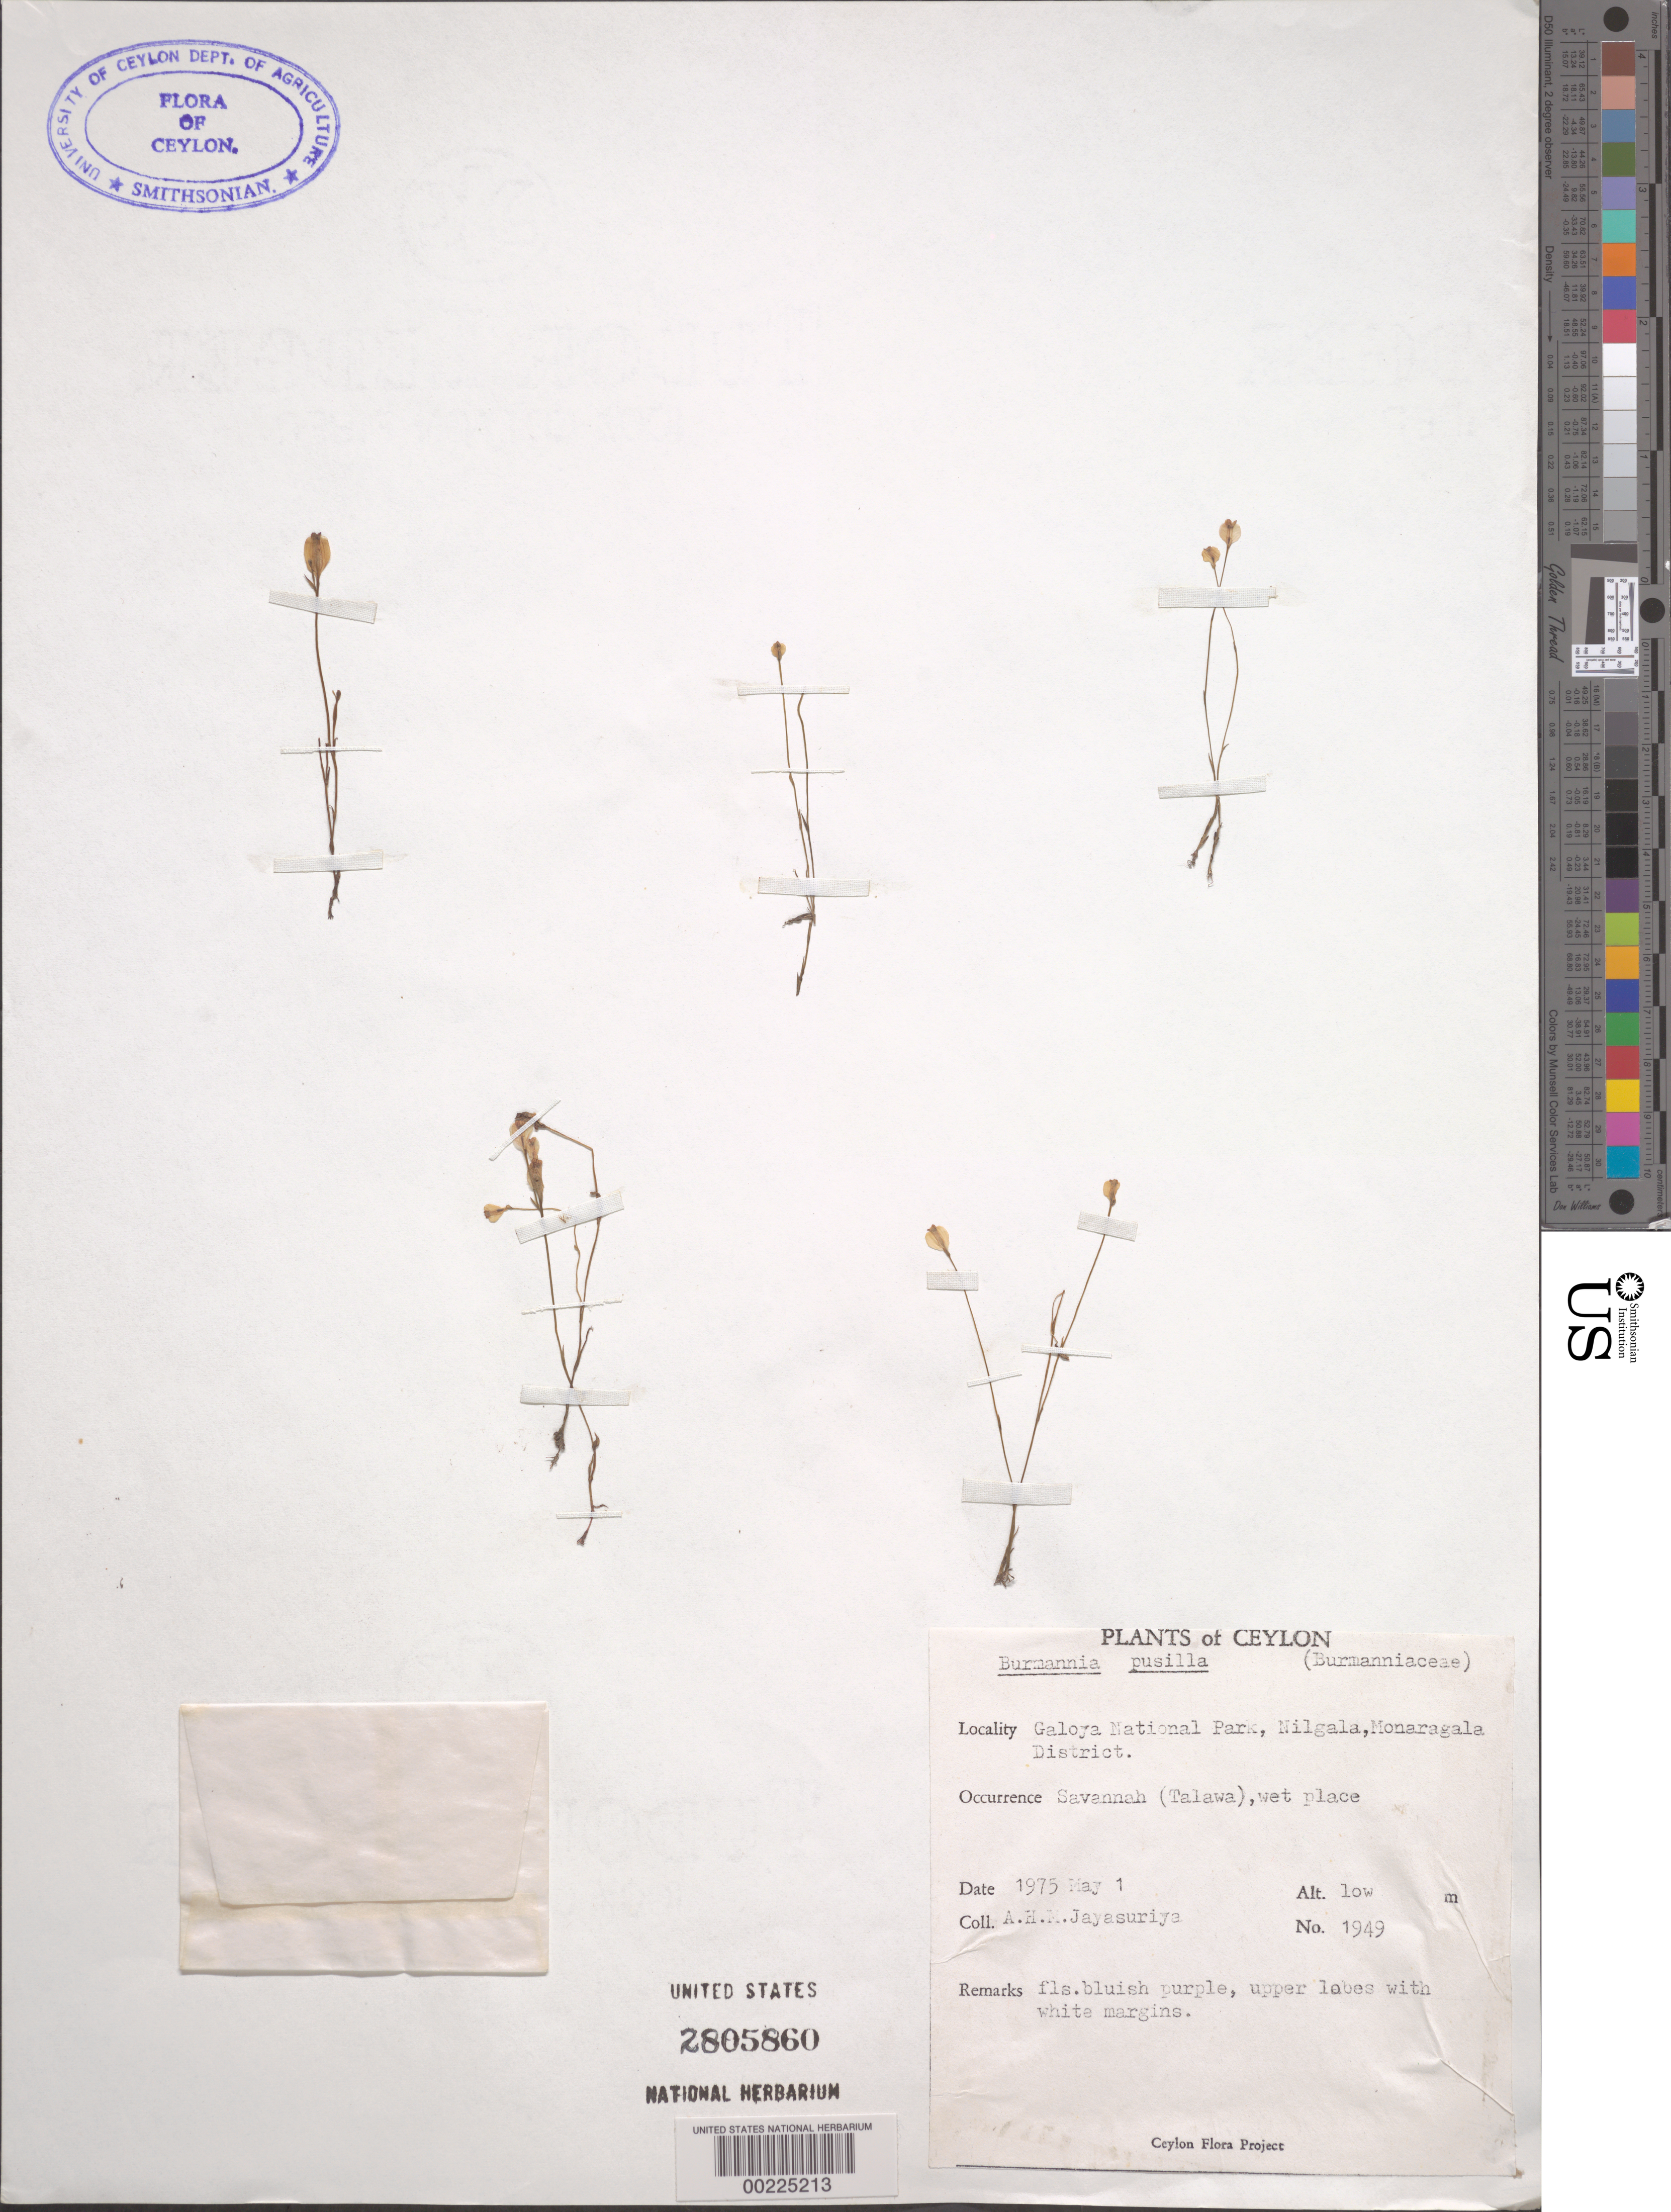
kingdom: Plantae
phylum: Tracheophyta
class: Liliopsida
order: Dioscoreales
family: Burmanniaceae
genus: Burmannia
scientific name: Burmannia pusilla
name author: Thwaites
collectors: A. H. Jayasuriya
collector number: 1949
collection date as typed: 01 May 1975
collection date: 1975-05-01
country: Sri Lanka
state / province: Uva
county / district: Monaragala Dist.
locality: Galoya national park, nilgala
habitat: Savanna, wet place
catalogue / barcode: US 2805860